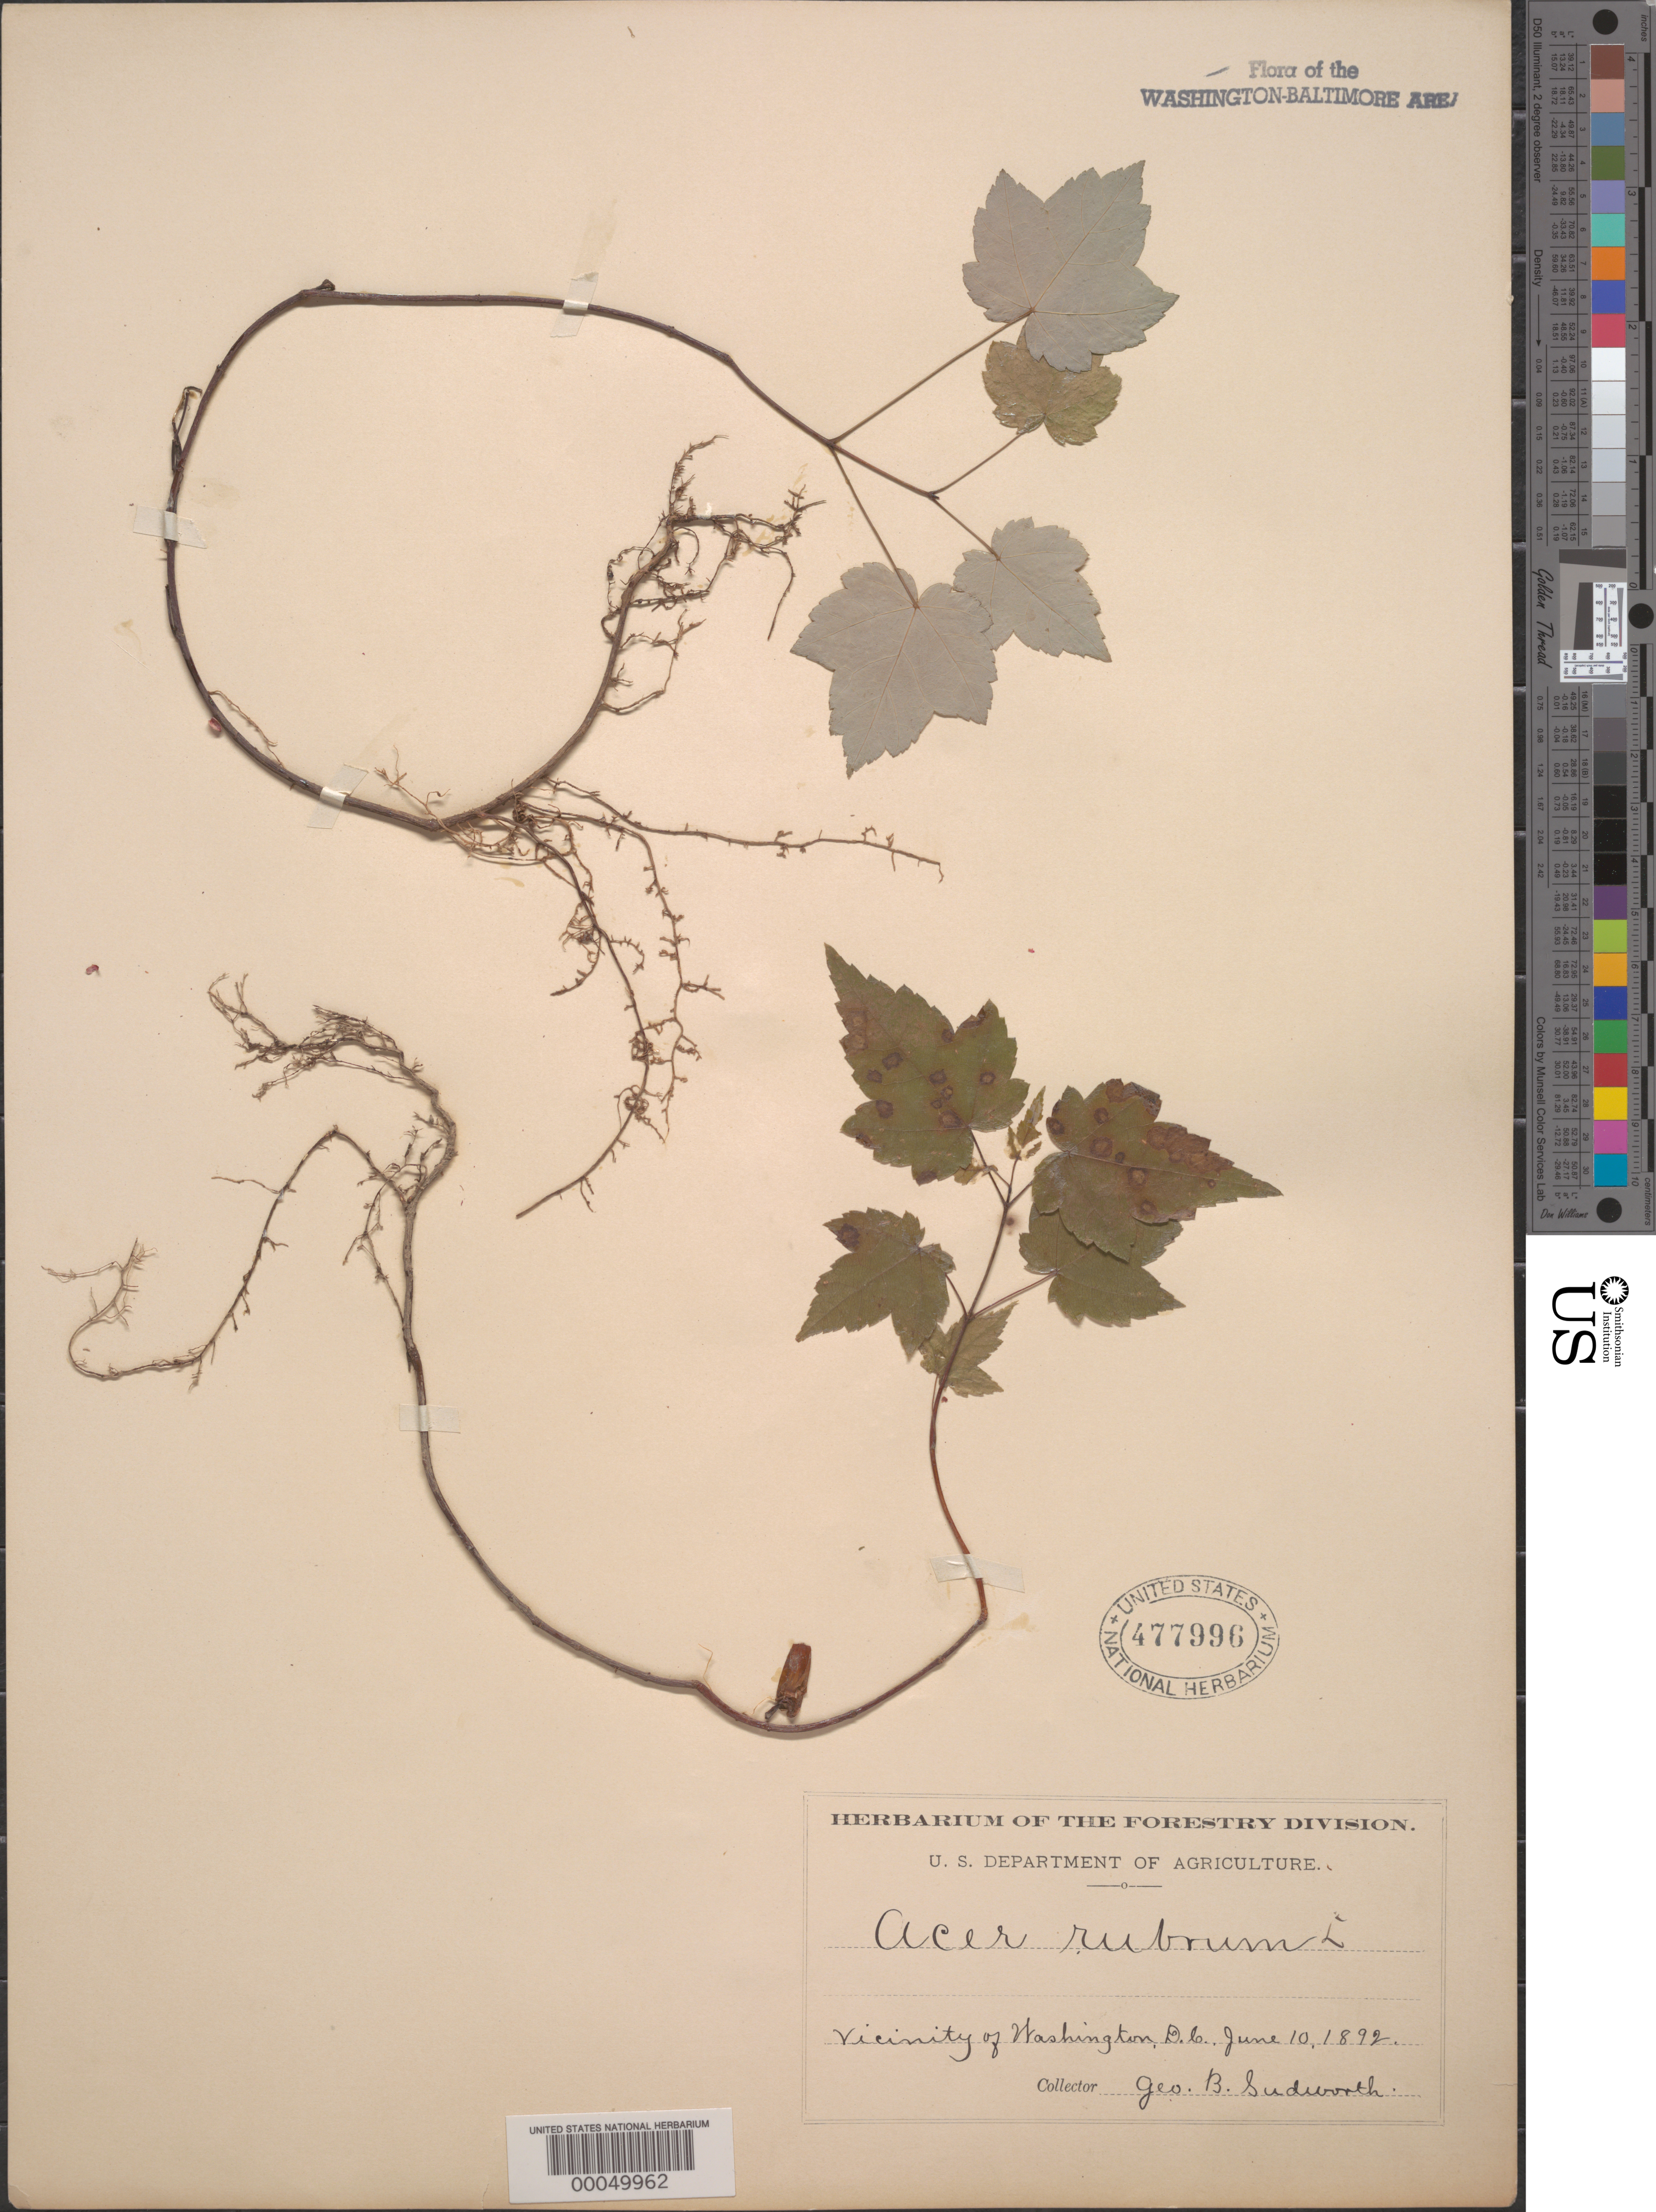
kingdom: Plantae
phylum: Tracheophyta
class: Magnoliopsida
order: Sapindales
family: Sapindaceae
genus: Acer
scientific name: Acer rubrum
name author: L.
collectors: G. B. Sudworth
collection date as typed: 10 Jun 1892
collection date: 1892-06-10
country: United States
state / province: District of Columbia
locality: Washington DC Area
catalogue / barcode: US 477996